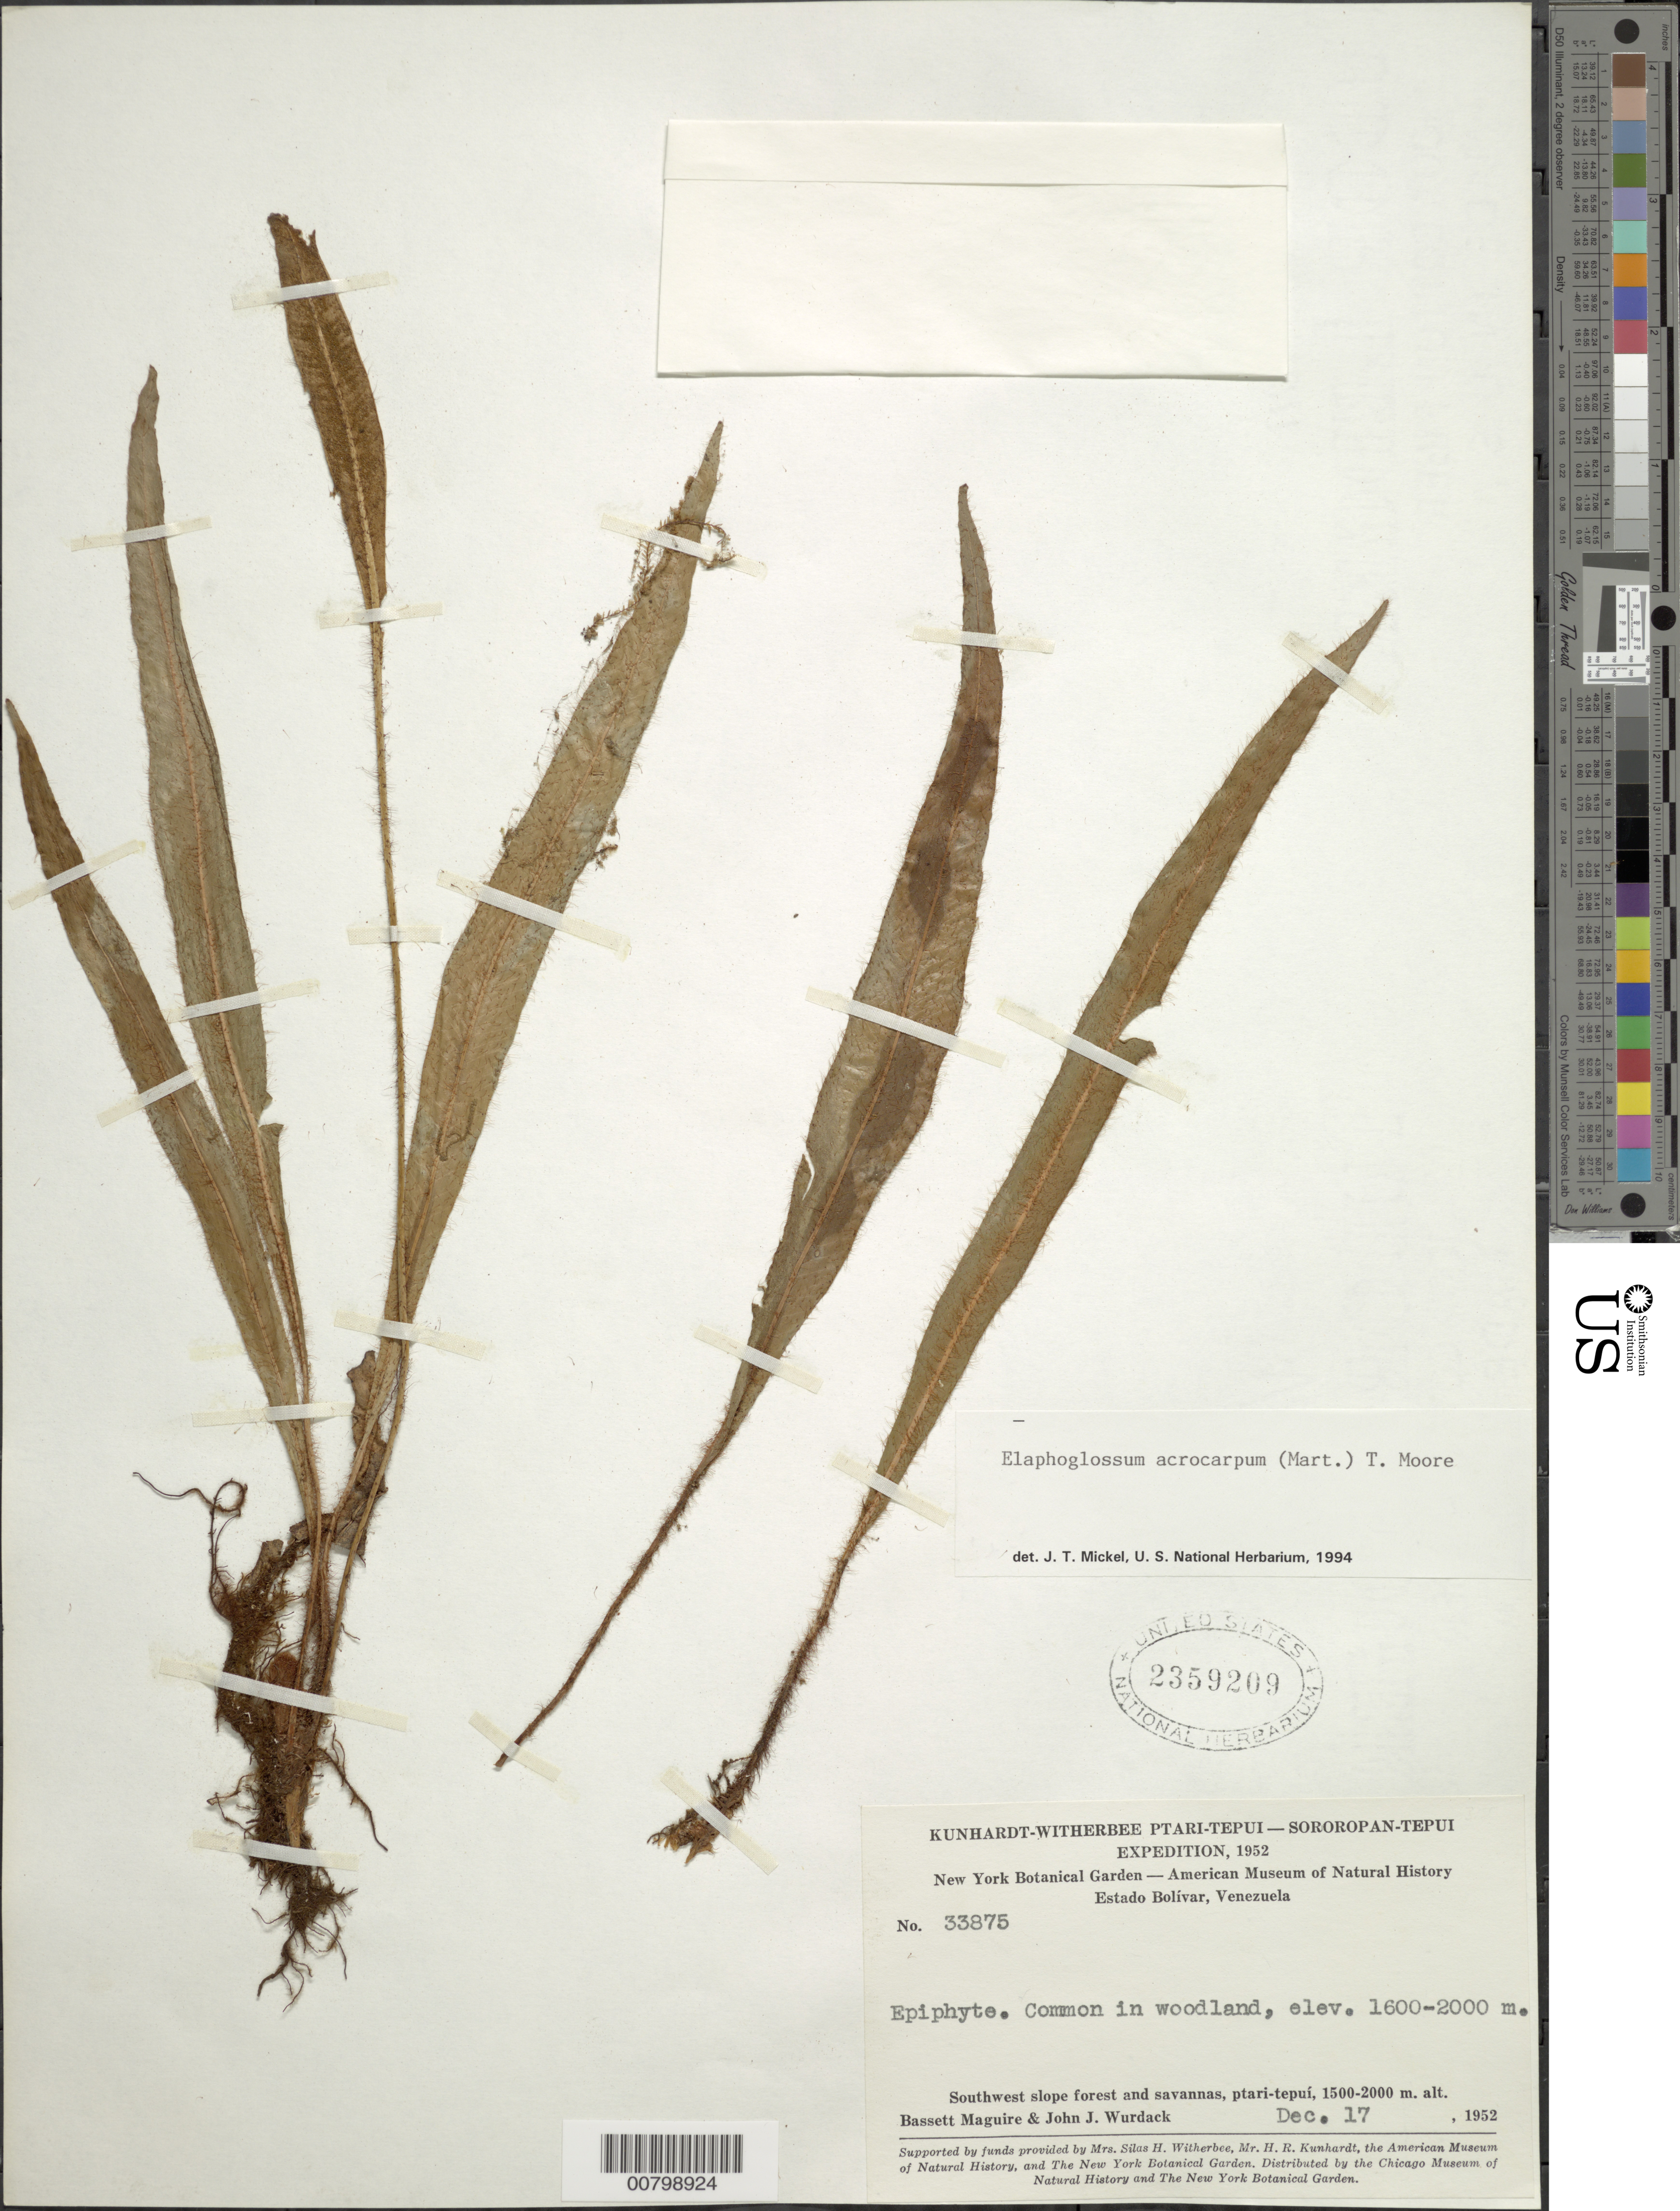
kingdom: Plantae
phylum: Tracheophyta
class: Polypodiopsida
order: Polypodiales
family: Dryopteridaceae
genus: Elaphoglossum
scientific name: Elaphoglossum acrocarpum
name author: (Mart.) T. Moore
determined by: Mickel, J. T., (NY), New York Botanical Garden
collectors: B. Maguire & J. J. Wurdack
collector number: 33875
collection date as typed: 17-Dec-52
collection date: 1952-12-17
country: Venezuela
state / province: Bolívar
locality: Ptari-tepuí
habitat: SW slope forest and savannas; in woodland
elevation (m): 1600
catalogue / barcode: US 2359209